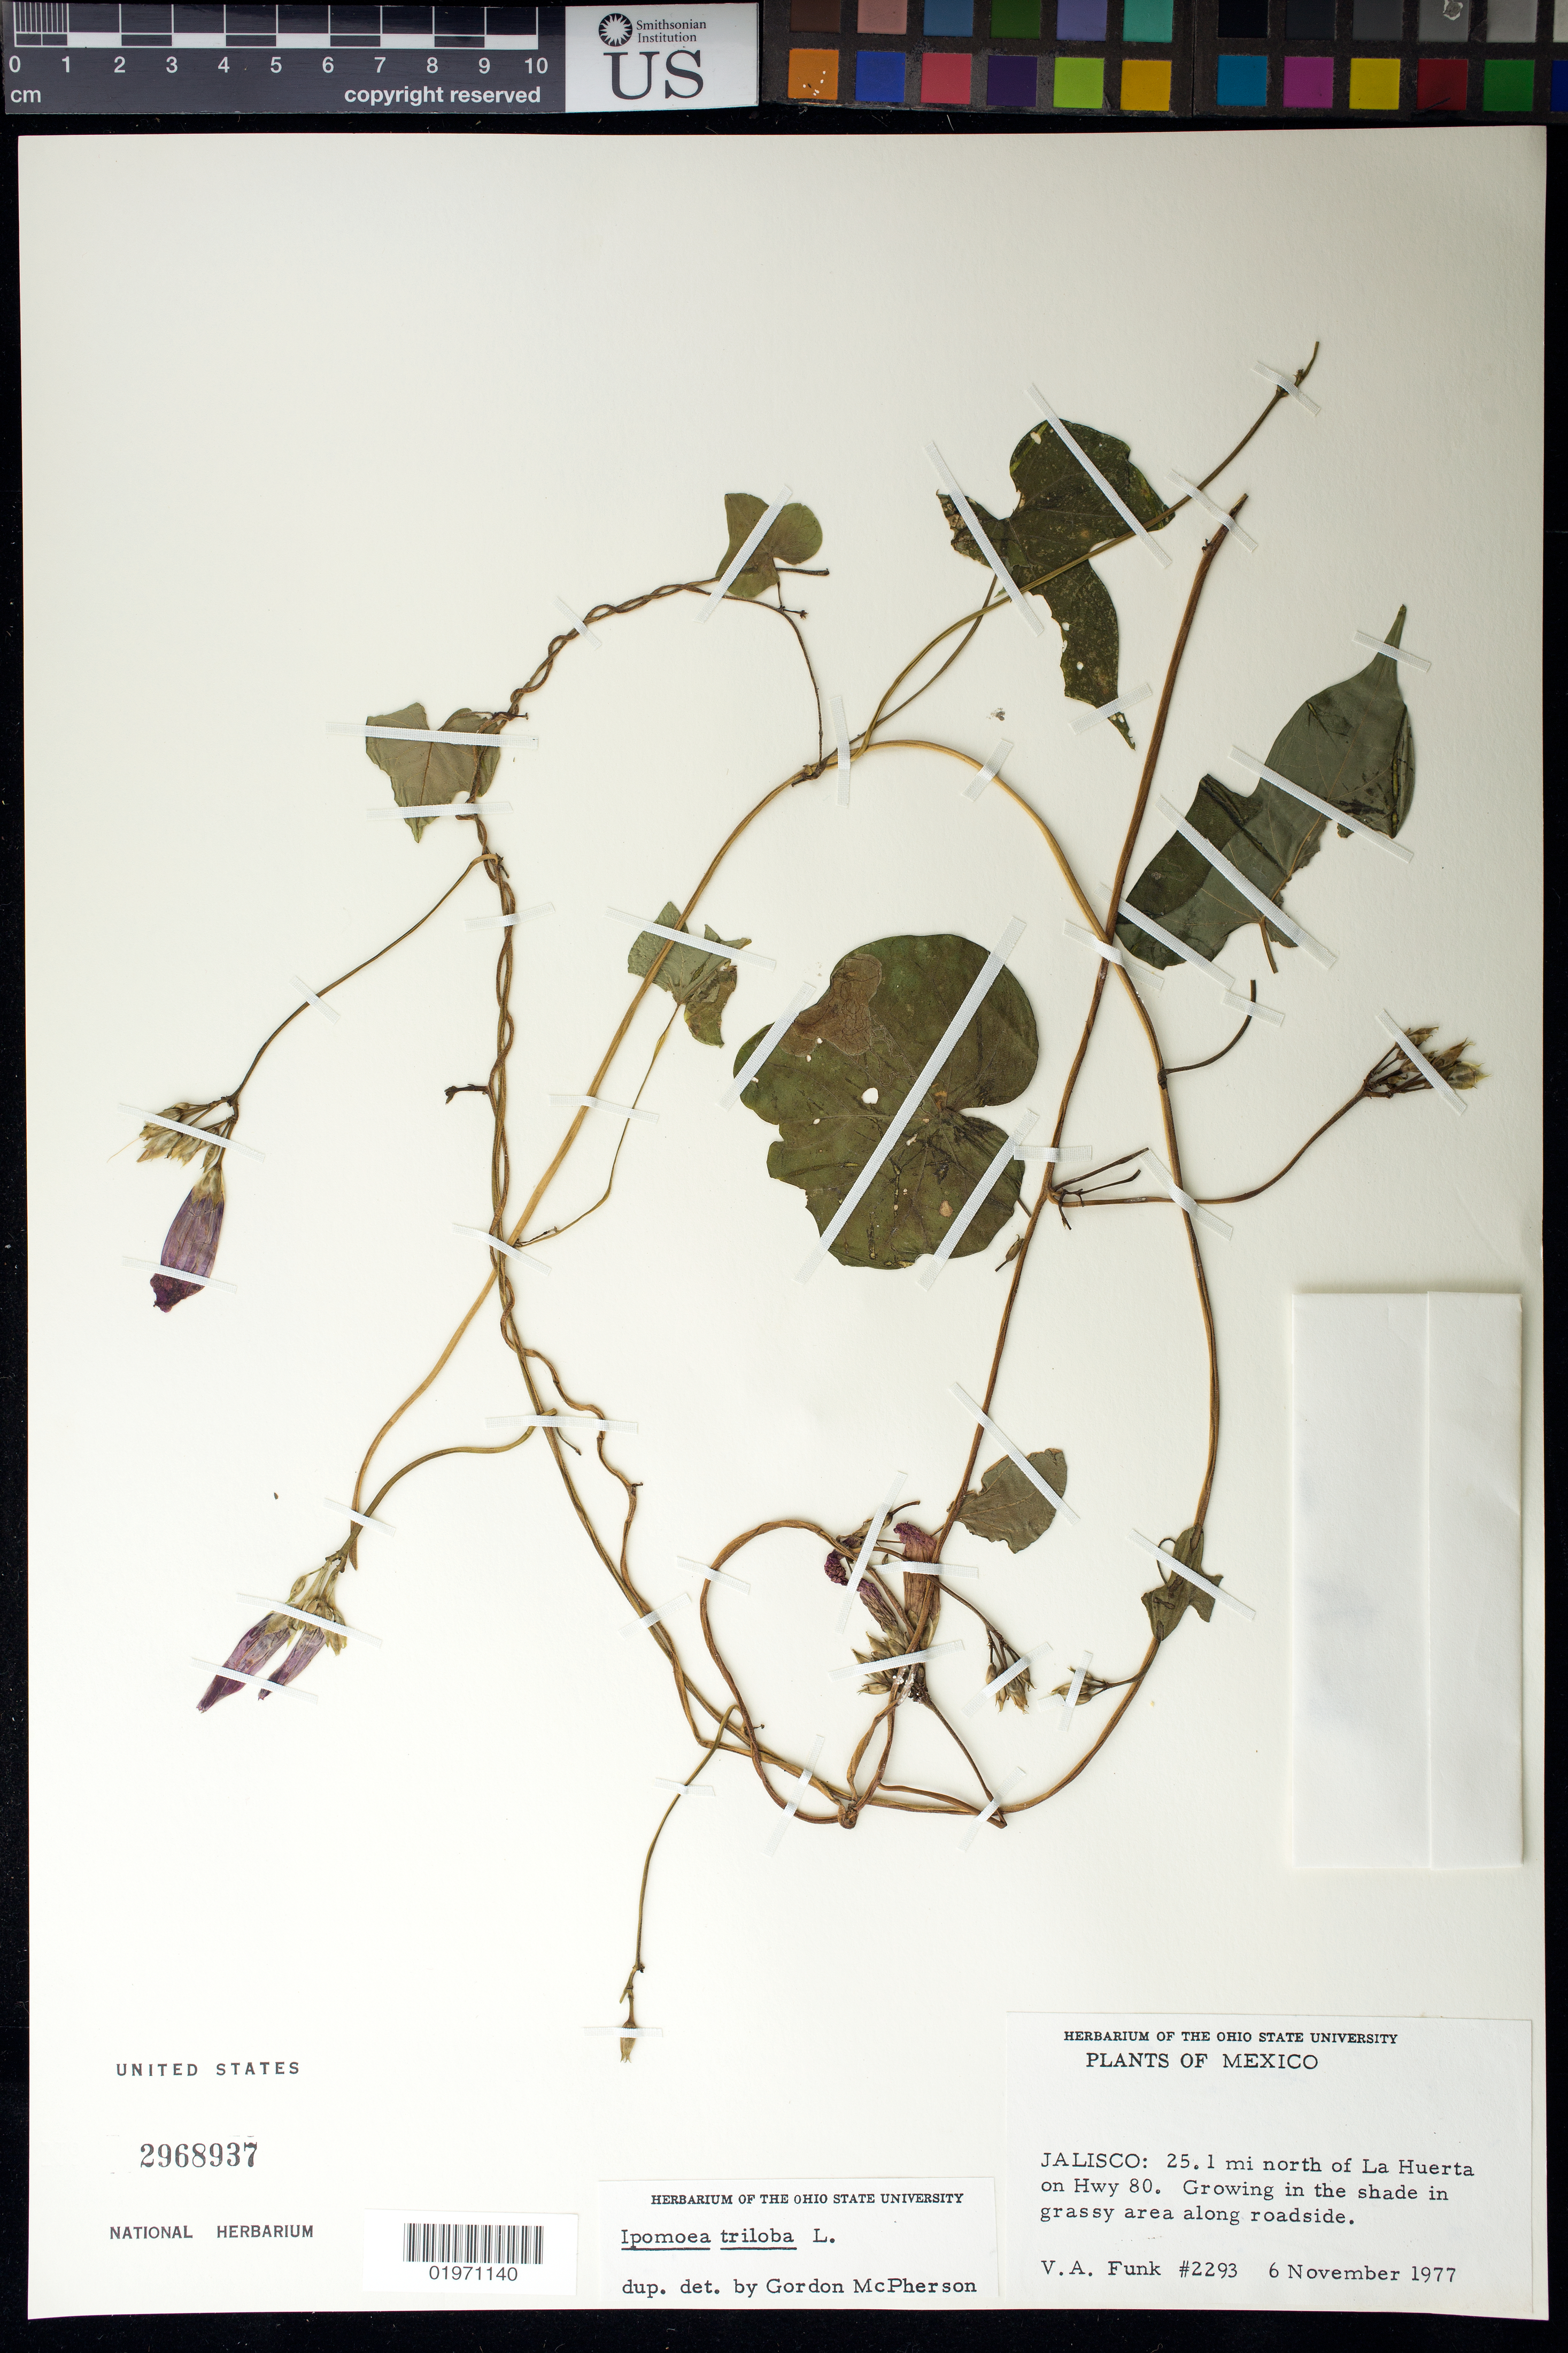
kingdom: Plantae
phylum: Tracheophyta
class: Magnoliopsida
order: Solanales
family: Convolvulaceae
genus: Ipomoea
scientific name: Ipomoea triloba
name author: L.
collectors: V. Funk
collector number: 2293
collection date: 1977-11-06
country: Mexico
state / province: Jalisco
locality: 25.1 mi N of La Huerta on Hwy 80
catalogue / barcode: US 2968937